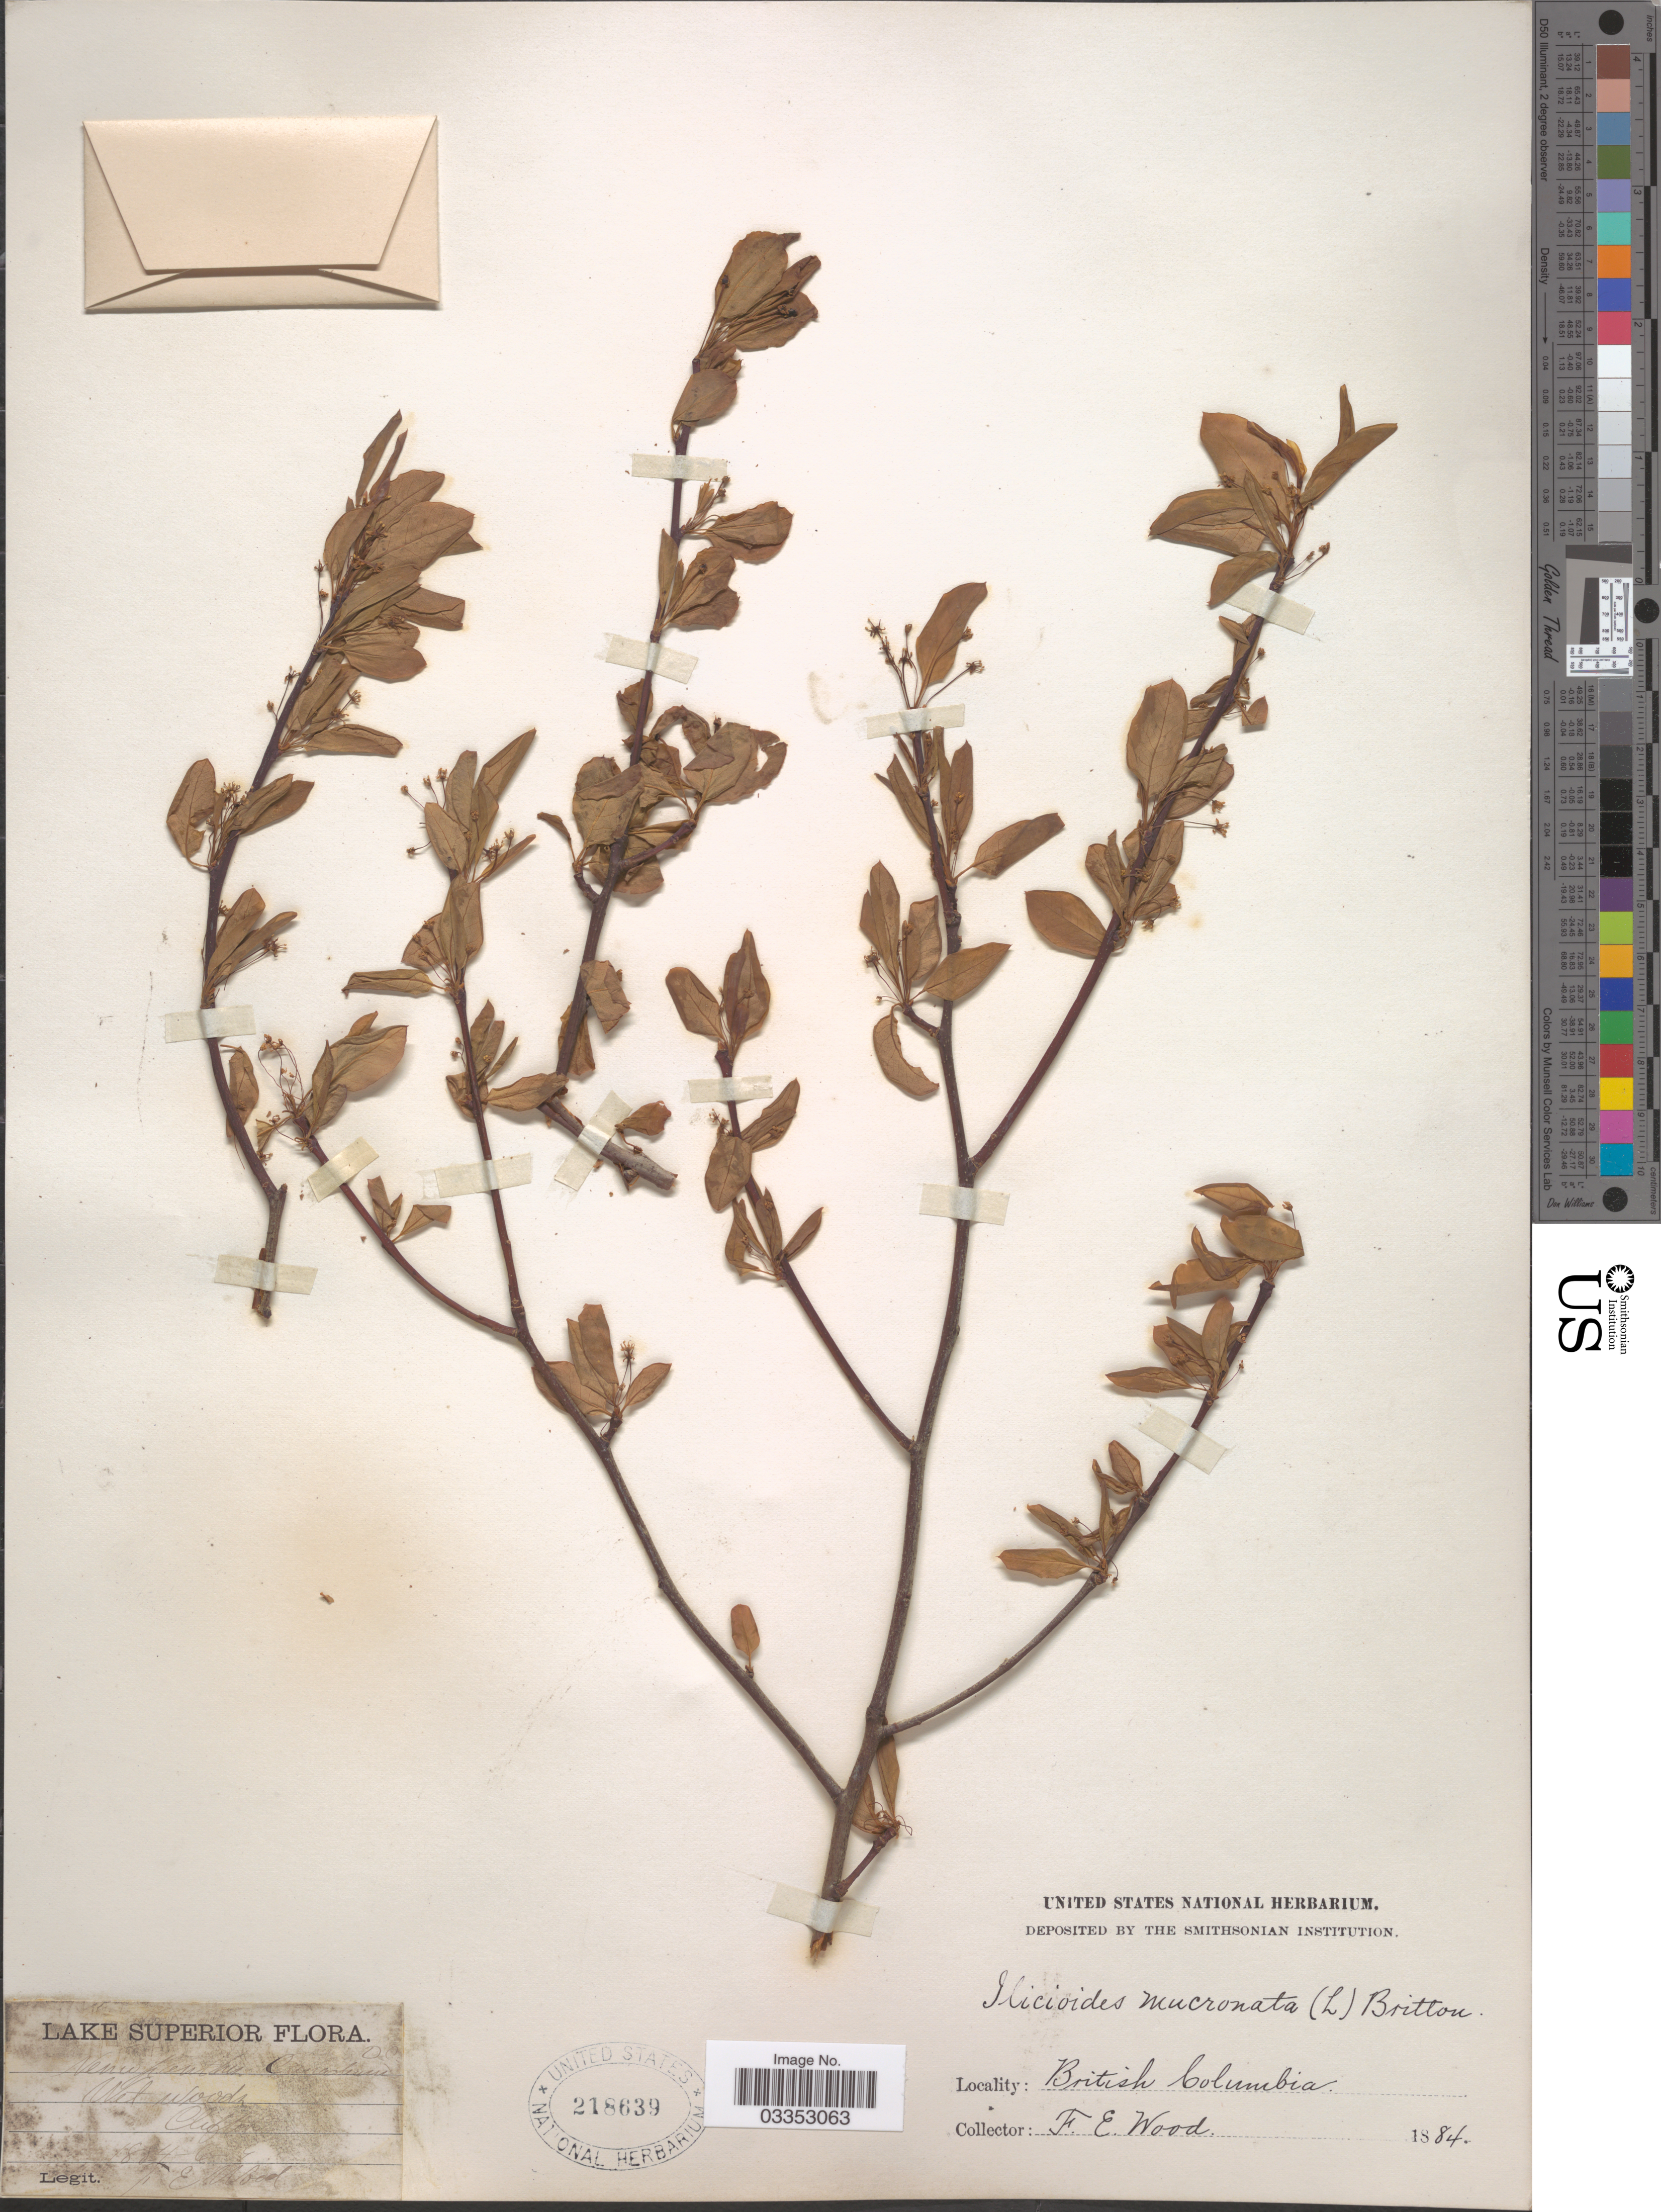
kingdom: Plantae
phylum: Tracheophyta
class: Magnoliopsida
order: Aquifoliales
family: Aquifoliaceae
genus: Nemopanthus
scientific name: Nemopanthus mucronatus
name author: (L.) Trel.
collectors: F. Wood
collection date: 1884-04-06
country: Canada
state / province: British Columbia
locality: Lake Superior. Clifton.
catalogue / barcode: US 218639